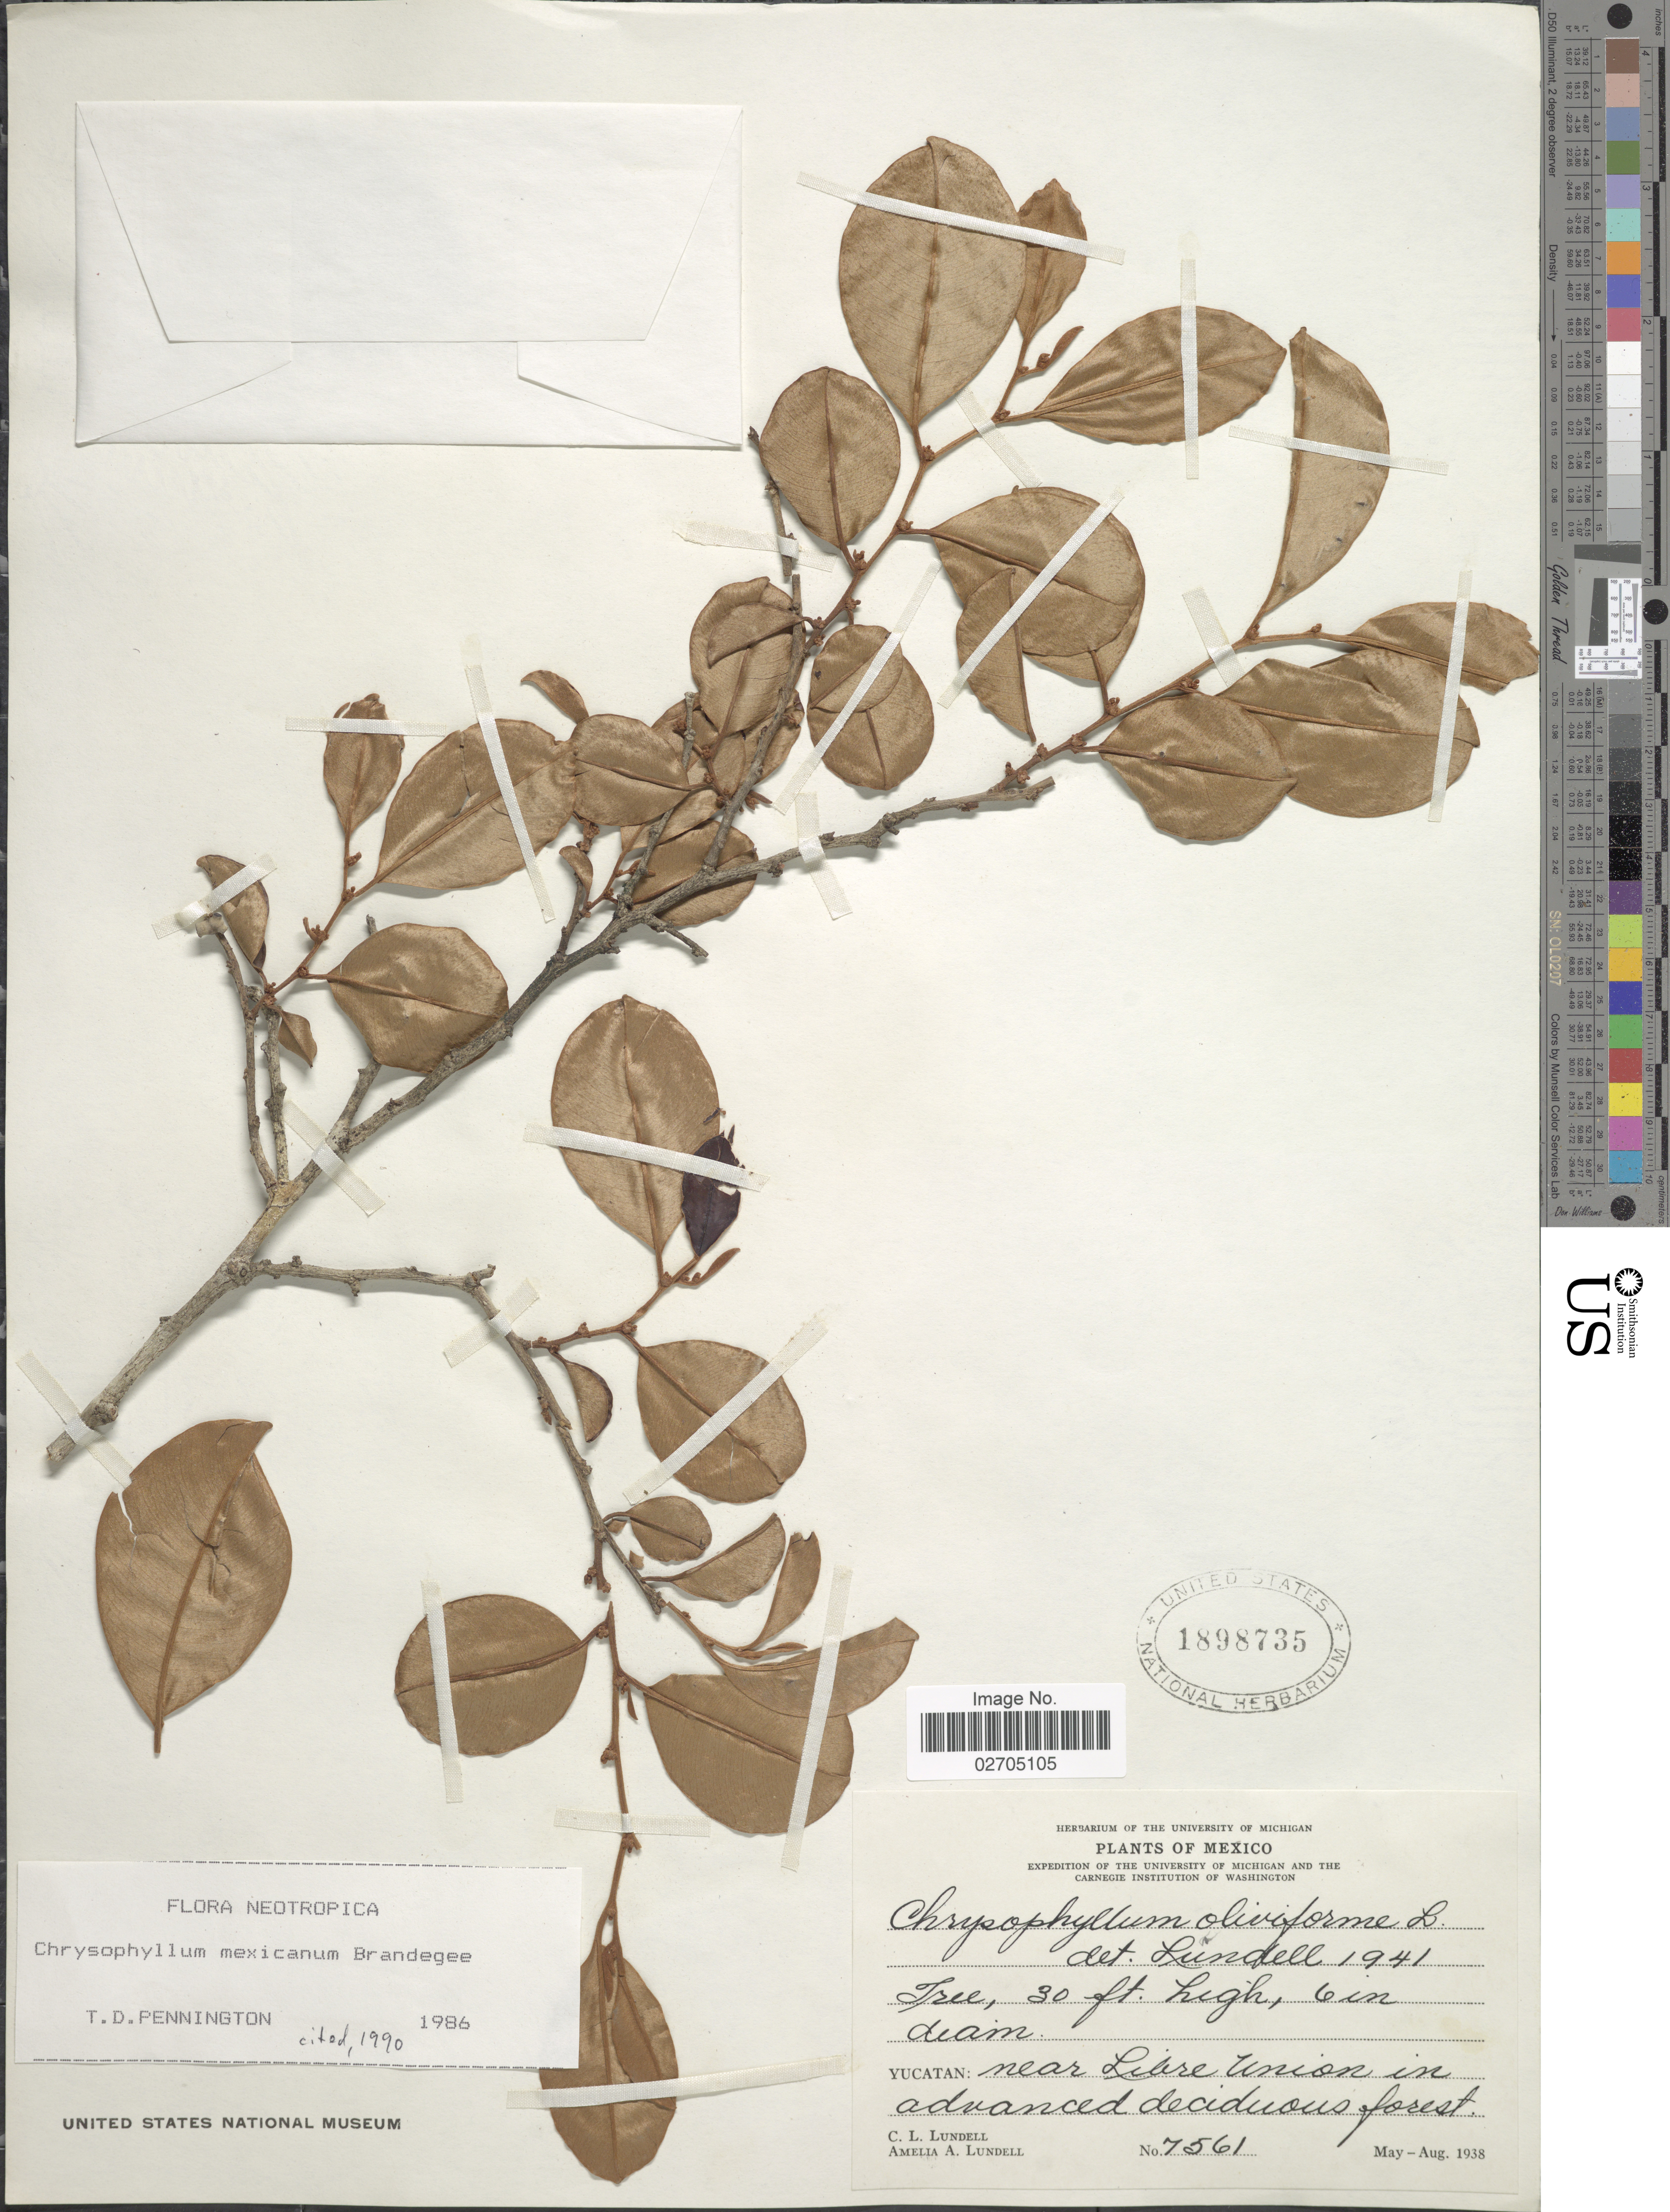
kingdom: Plantae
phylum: Tracheophyta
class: Magnoliopsida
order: Ericales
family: Sapotaceae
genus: Chrysophyllum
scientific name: Chrysophyllum mexicanum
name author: Brandegee ex Standl.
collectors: C. L. Lundell & A. A. Lundell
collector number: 7561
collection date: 1938-05/1938-08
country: Mexico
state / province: Yucatán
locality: Near Libre Union in advanced deciduous forest.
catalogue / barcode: US 1898735